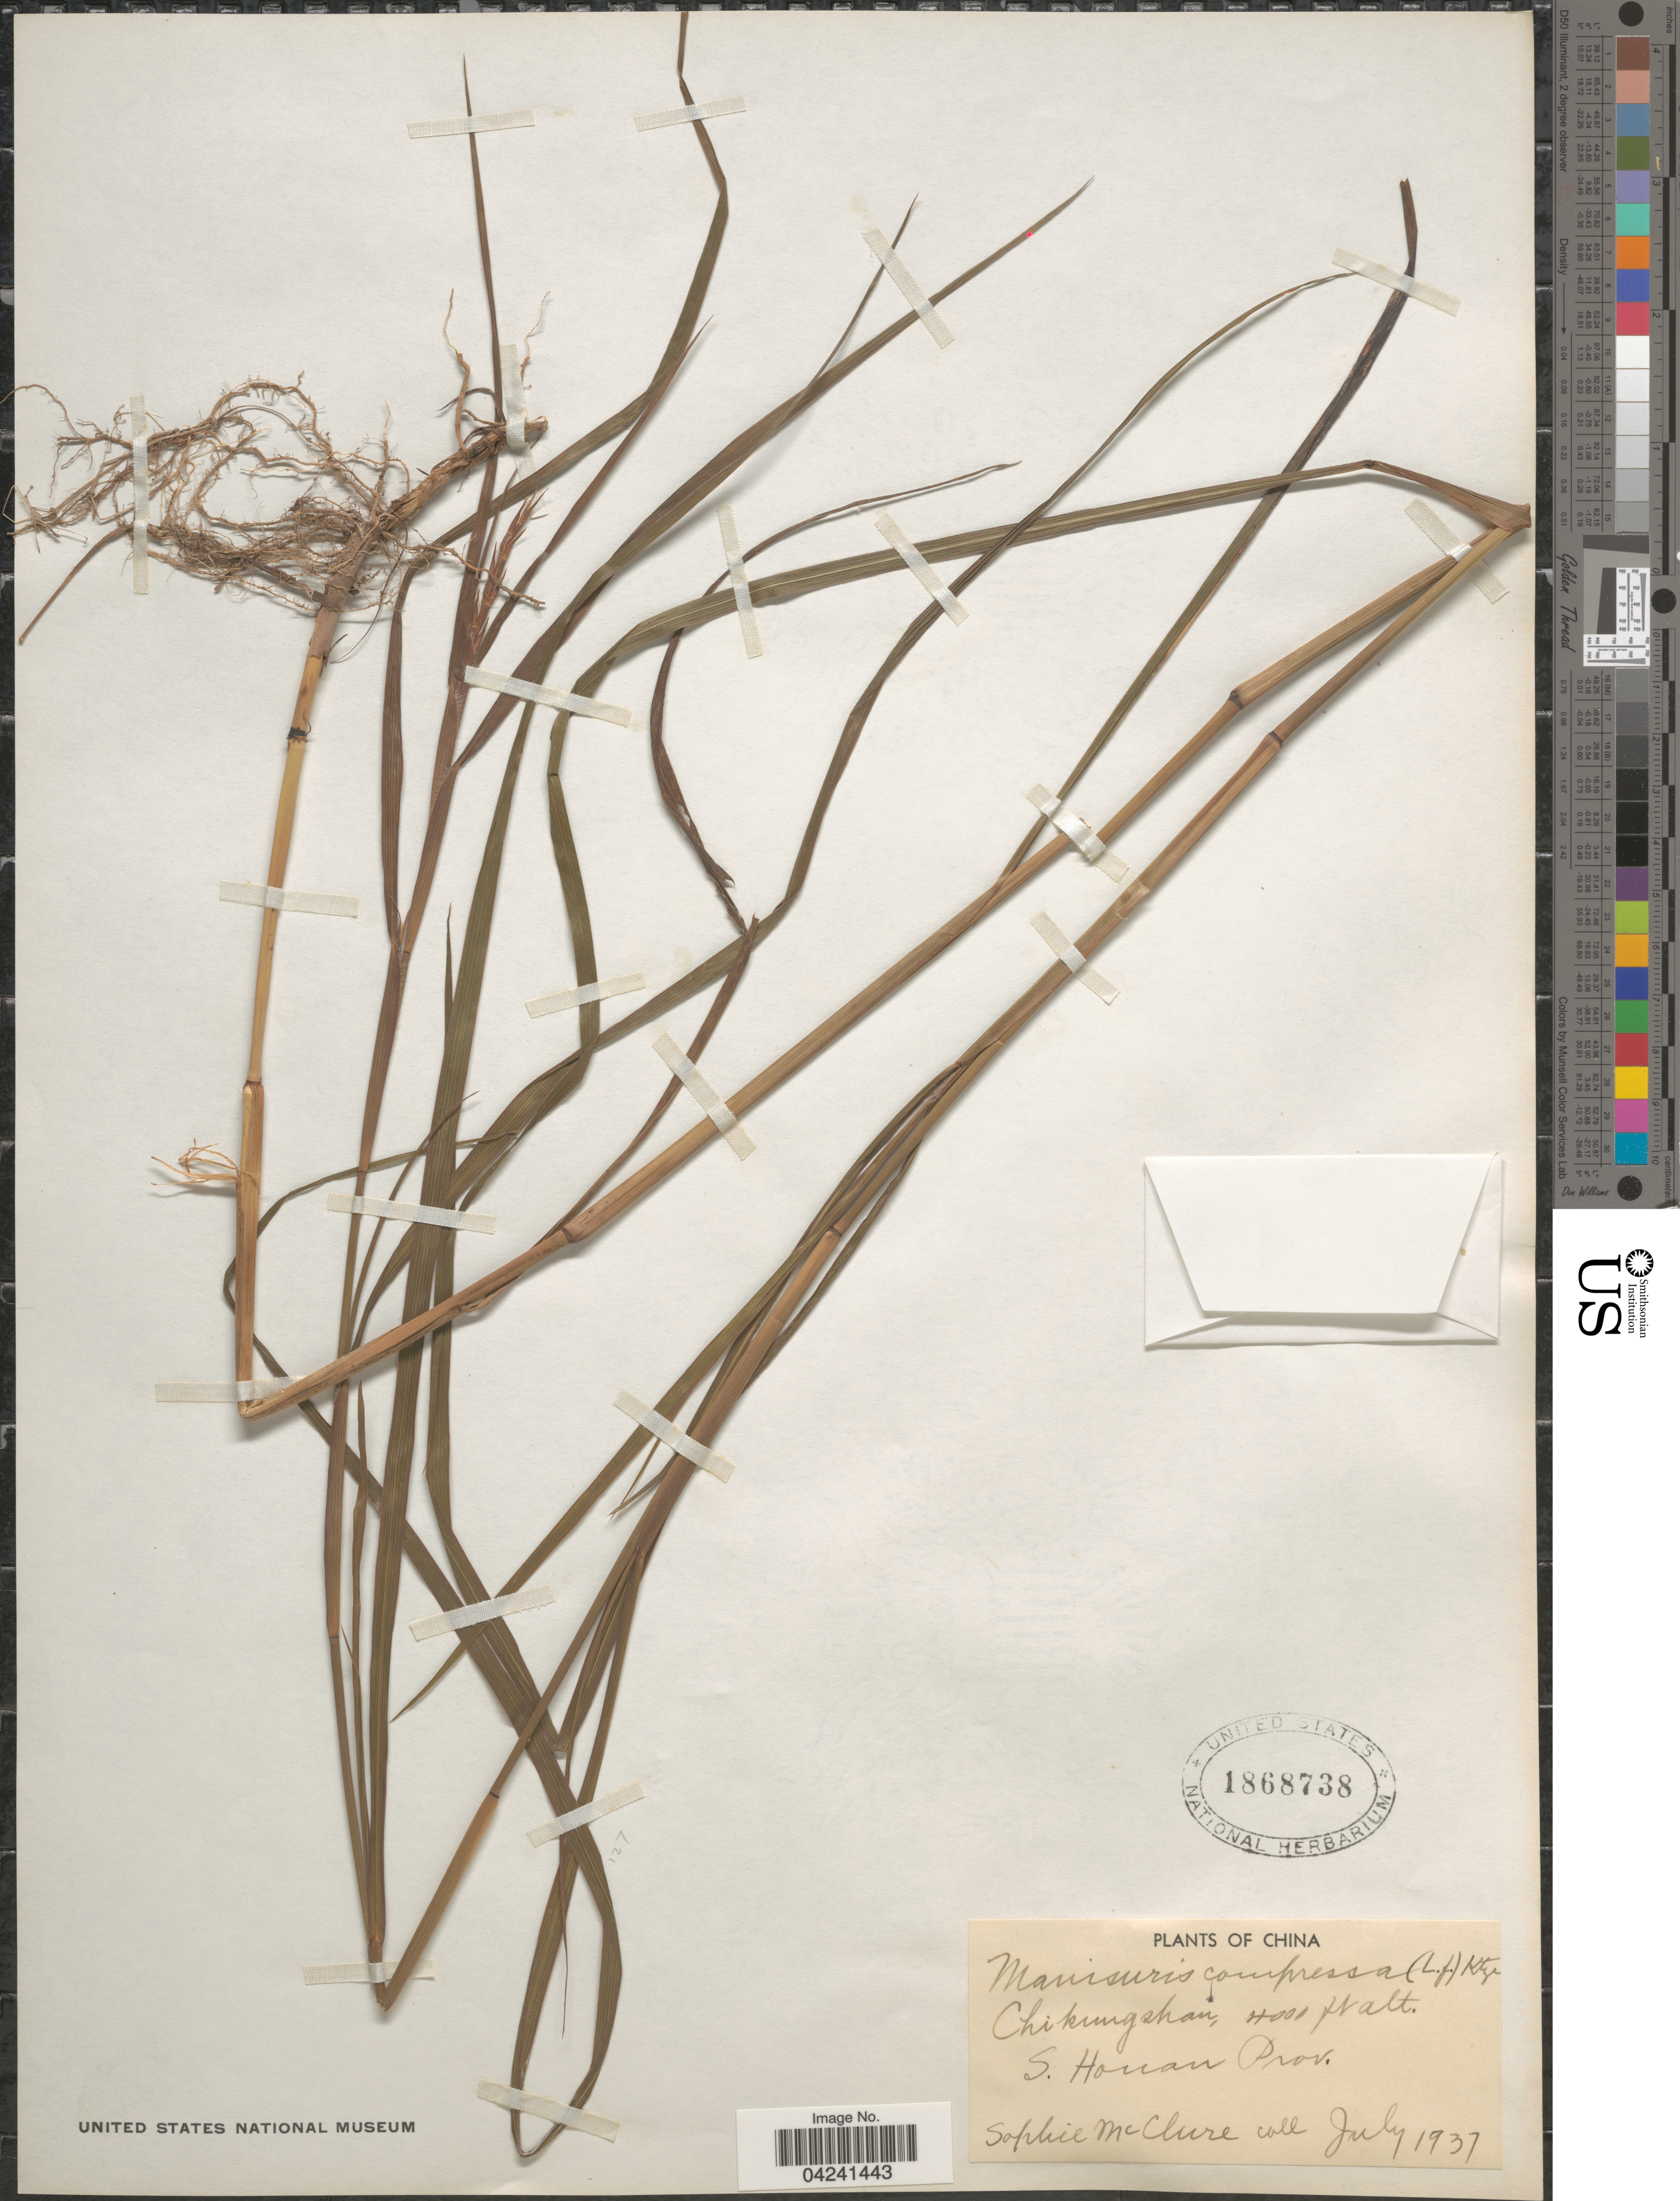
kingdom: Plantae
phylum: Tracheophyta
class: Liliopsida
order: Poales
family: Poaceae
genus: Hemarthria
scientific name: Hemarthria compressa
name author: (L.) R. Br.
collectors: S. McClure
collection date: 1937-07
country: China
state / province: Henan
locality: Chikungshan. S. Honan Prov.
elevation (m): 1219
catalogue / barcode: US 1868738